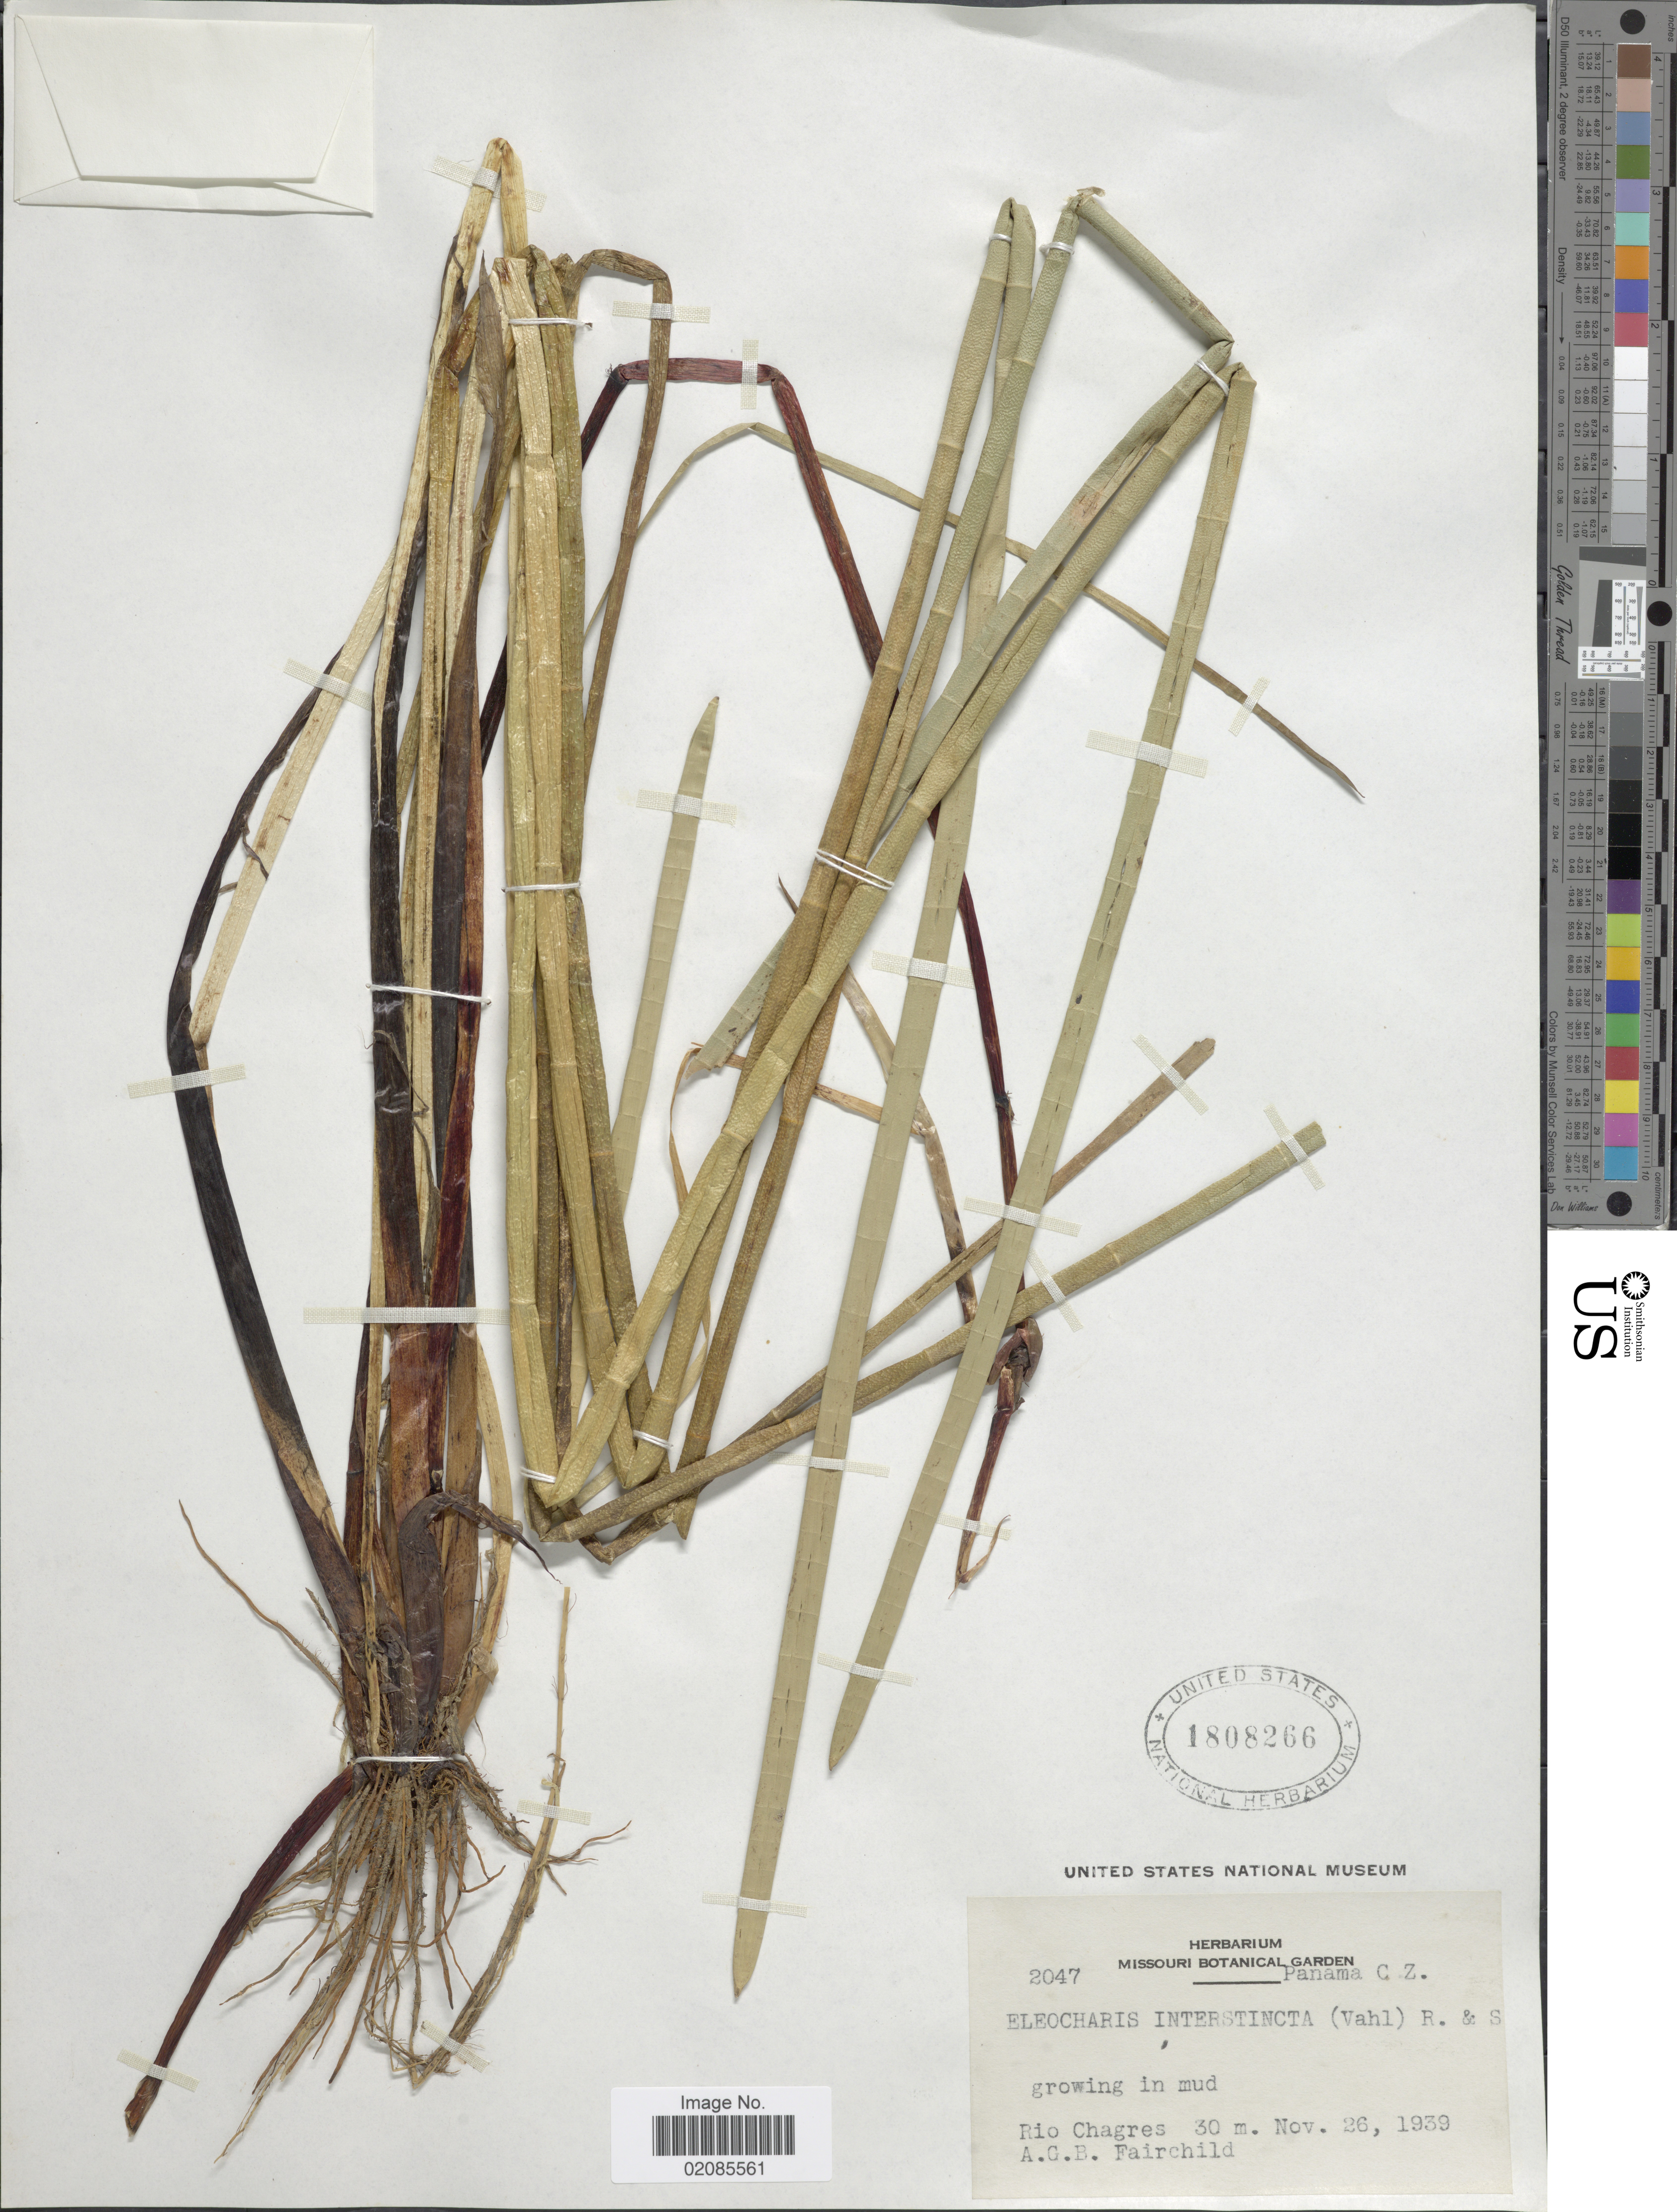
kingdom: Plantae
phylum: Tracheophyta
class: Liliopsida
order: Poales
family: Cyperaceae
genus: Eleocharis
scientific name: Eleocharis interstincta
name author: (Vahl) Roem. & Schult.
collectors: A. Fairchild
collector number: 2047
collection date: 1939-11-26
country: Panama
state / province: Colón / Panamá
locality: Cz, Rio Chagres.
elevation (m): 30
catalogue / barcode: US 1808266